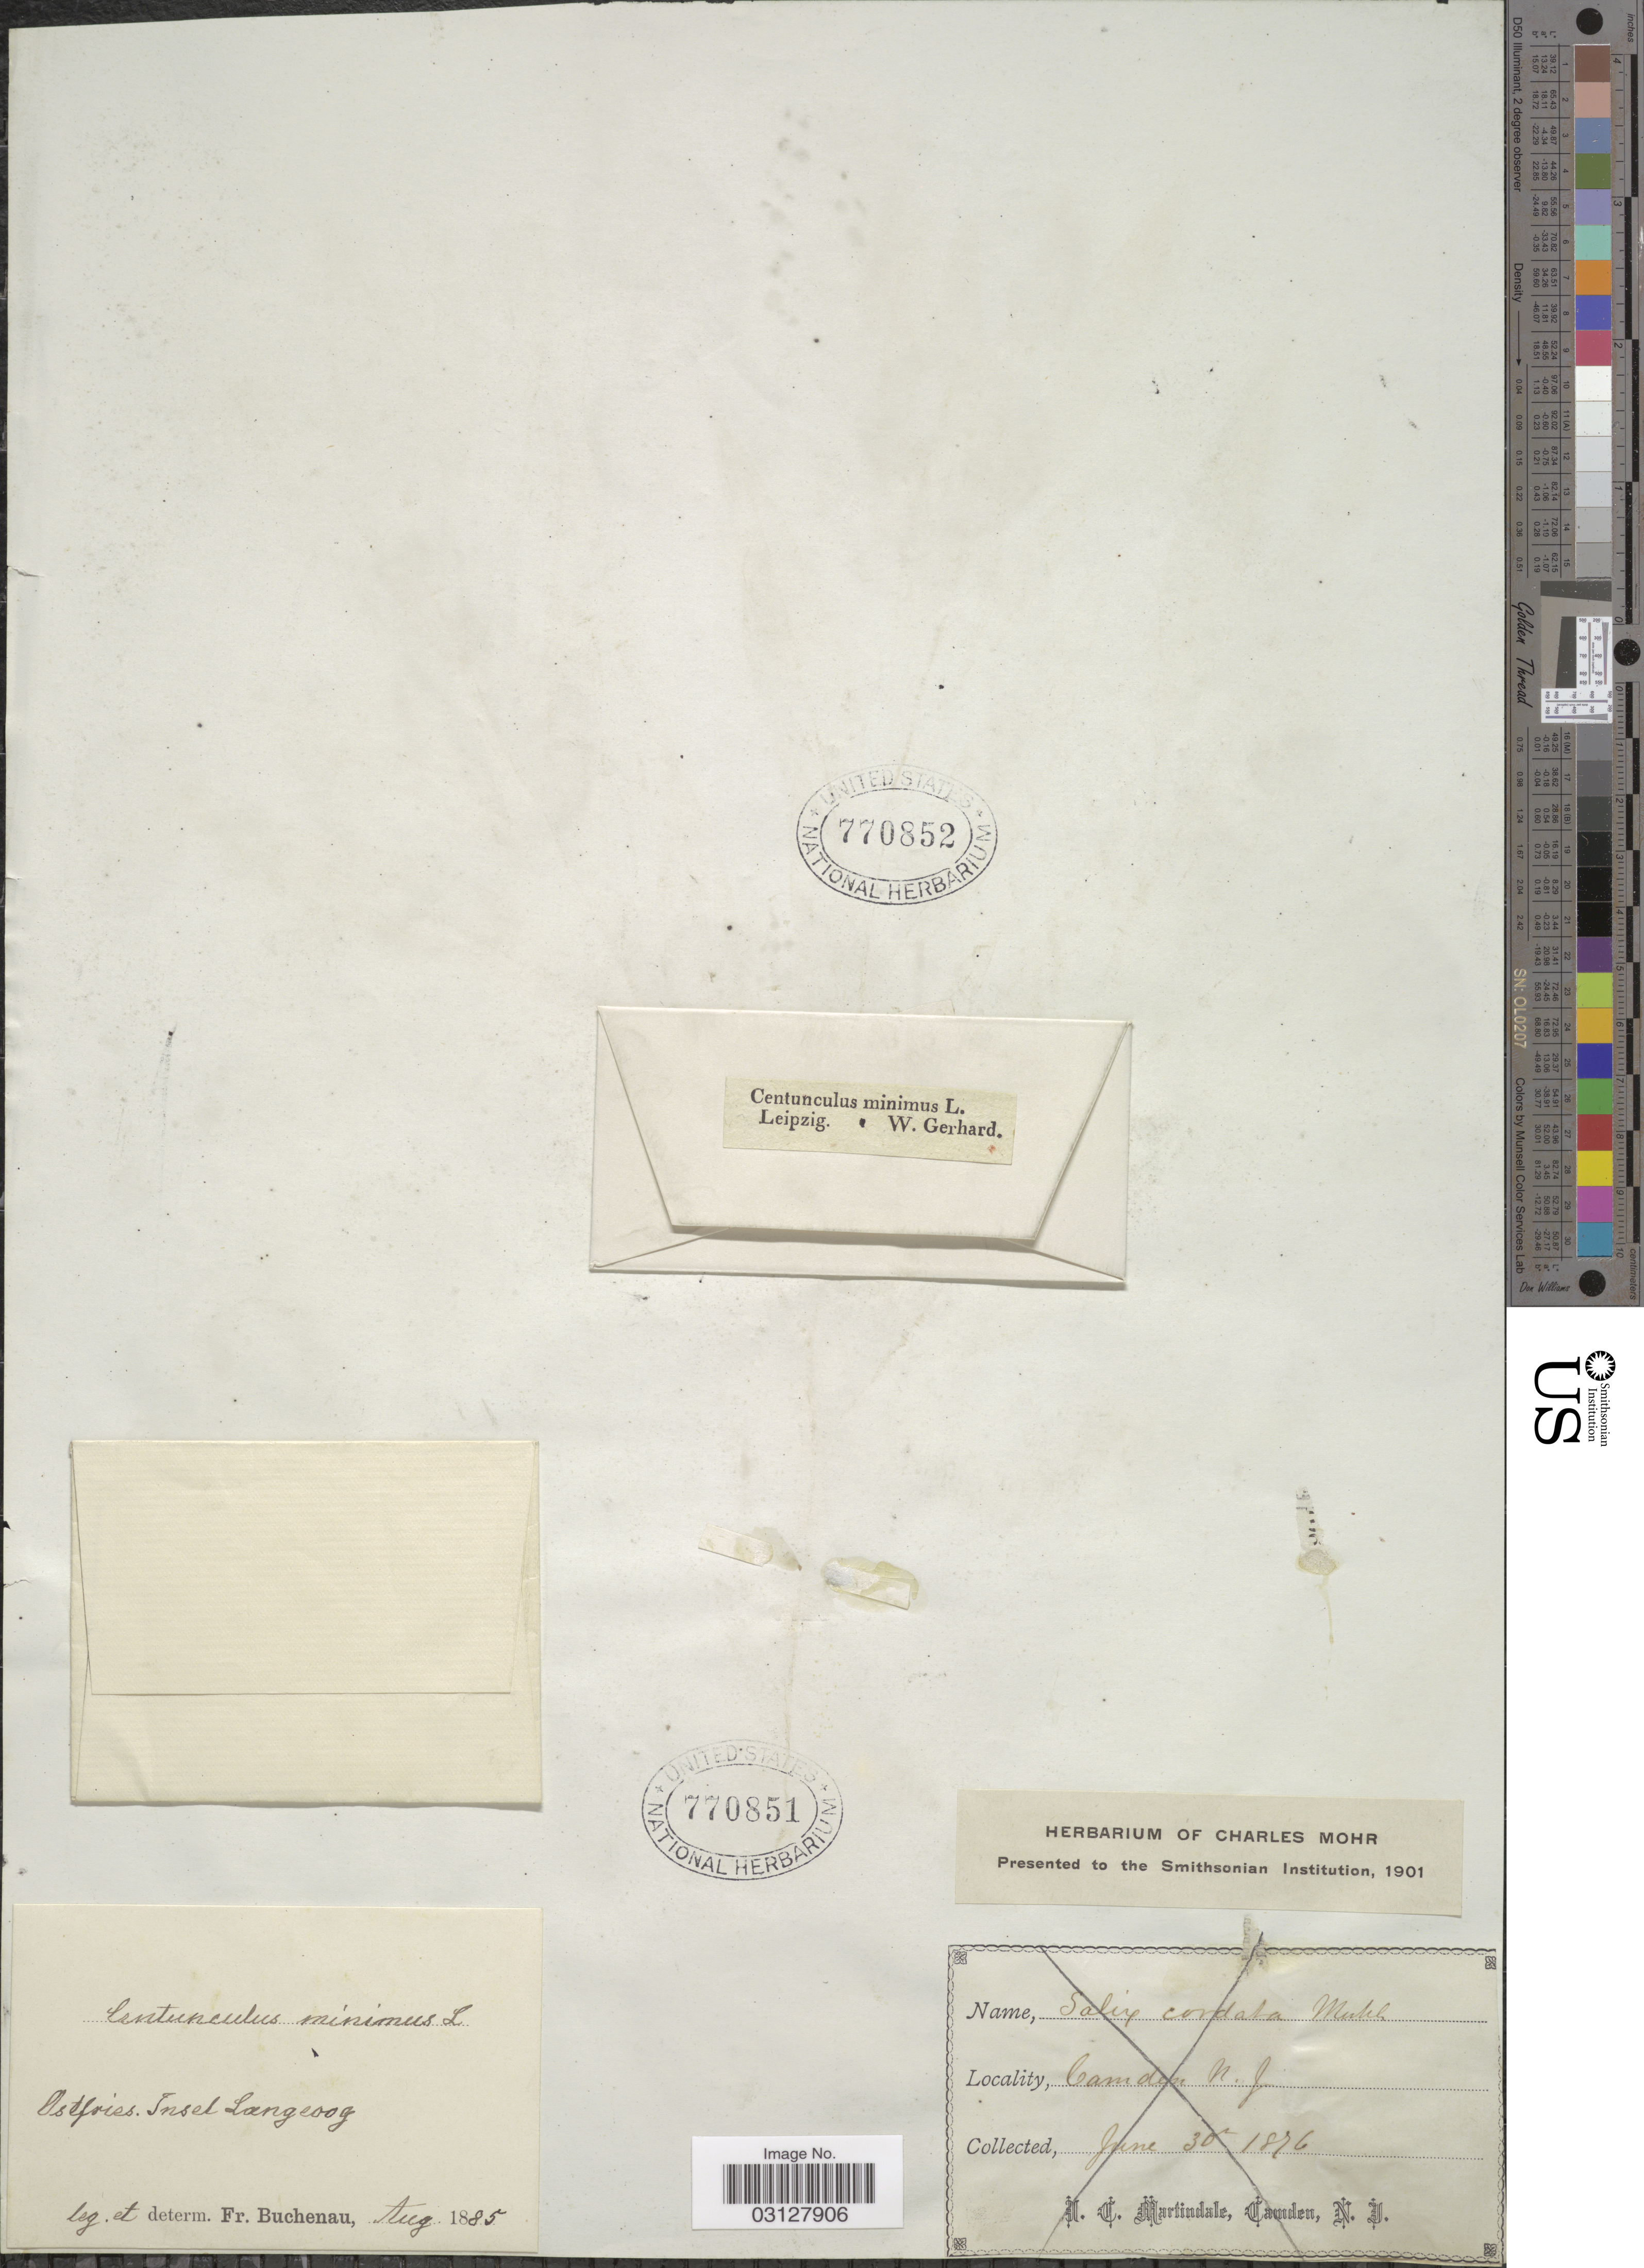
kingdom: Plantae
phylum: Tracheophyta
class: Magnoliopsida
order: Ericales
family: Primulaceae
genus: Centunculus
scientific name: Centunculus minimus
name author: L.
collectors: W. Gerhard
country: Germany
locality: Leipzig.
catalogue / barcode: US 770852